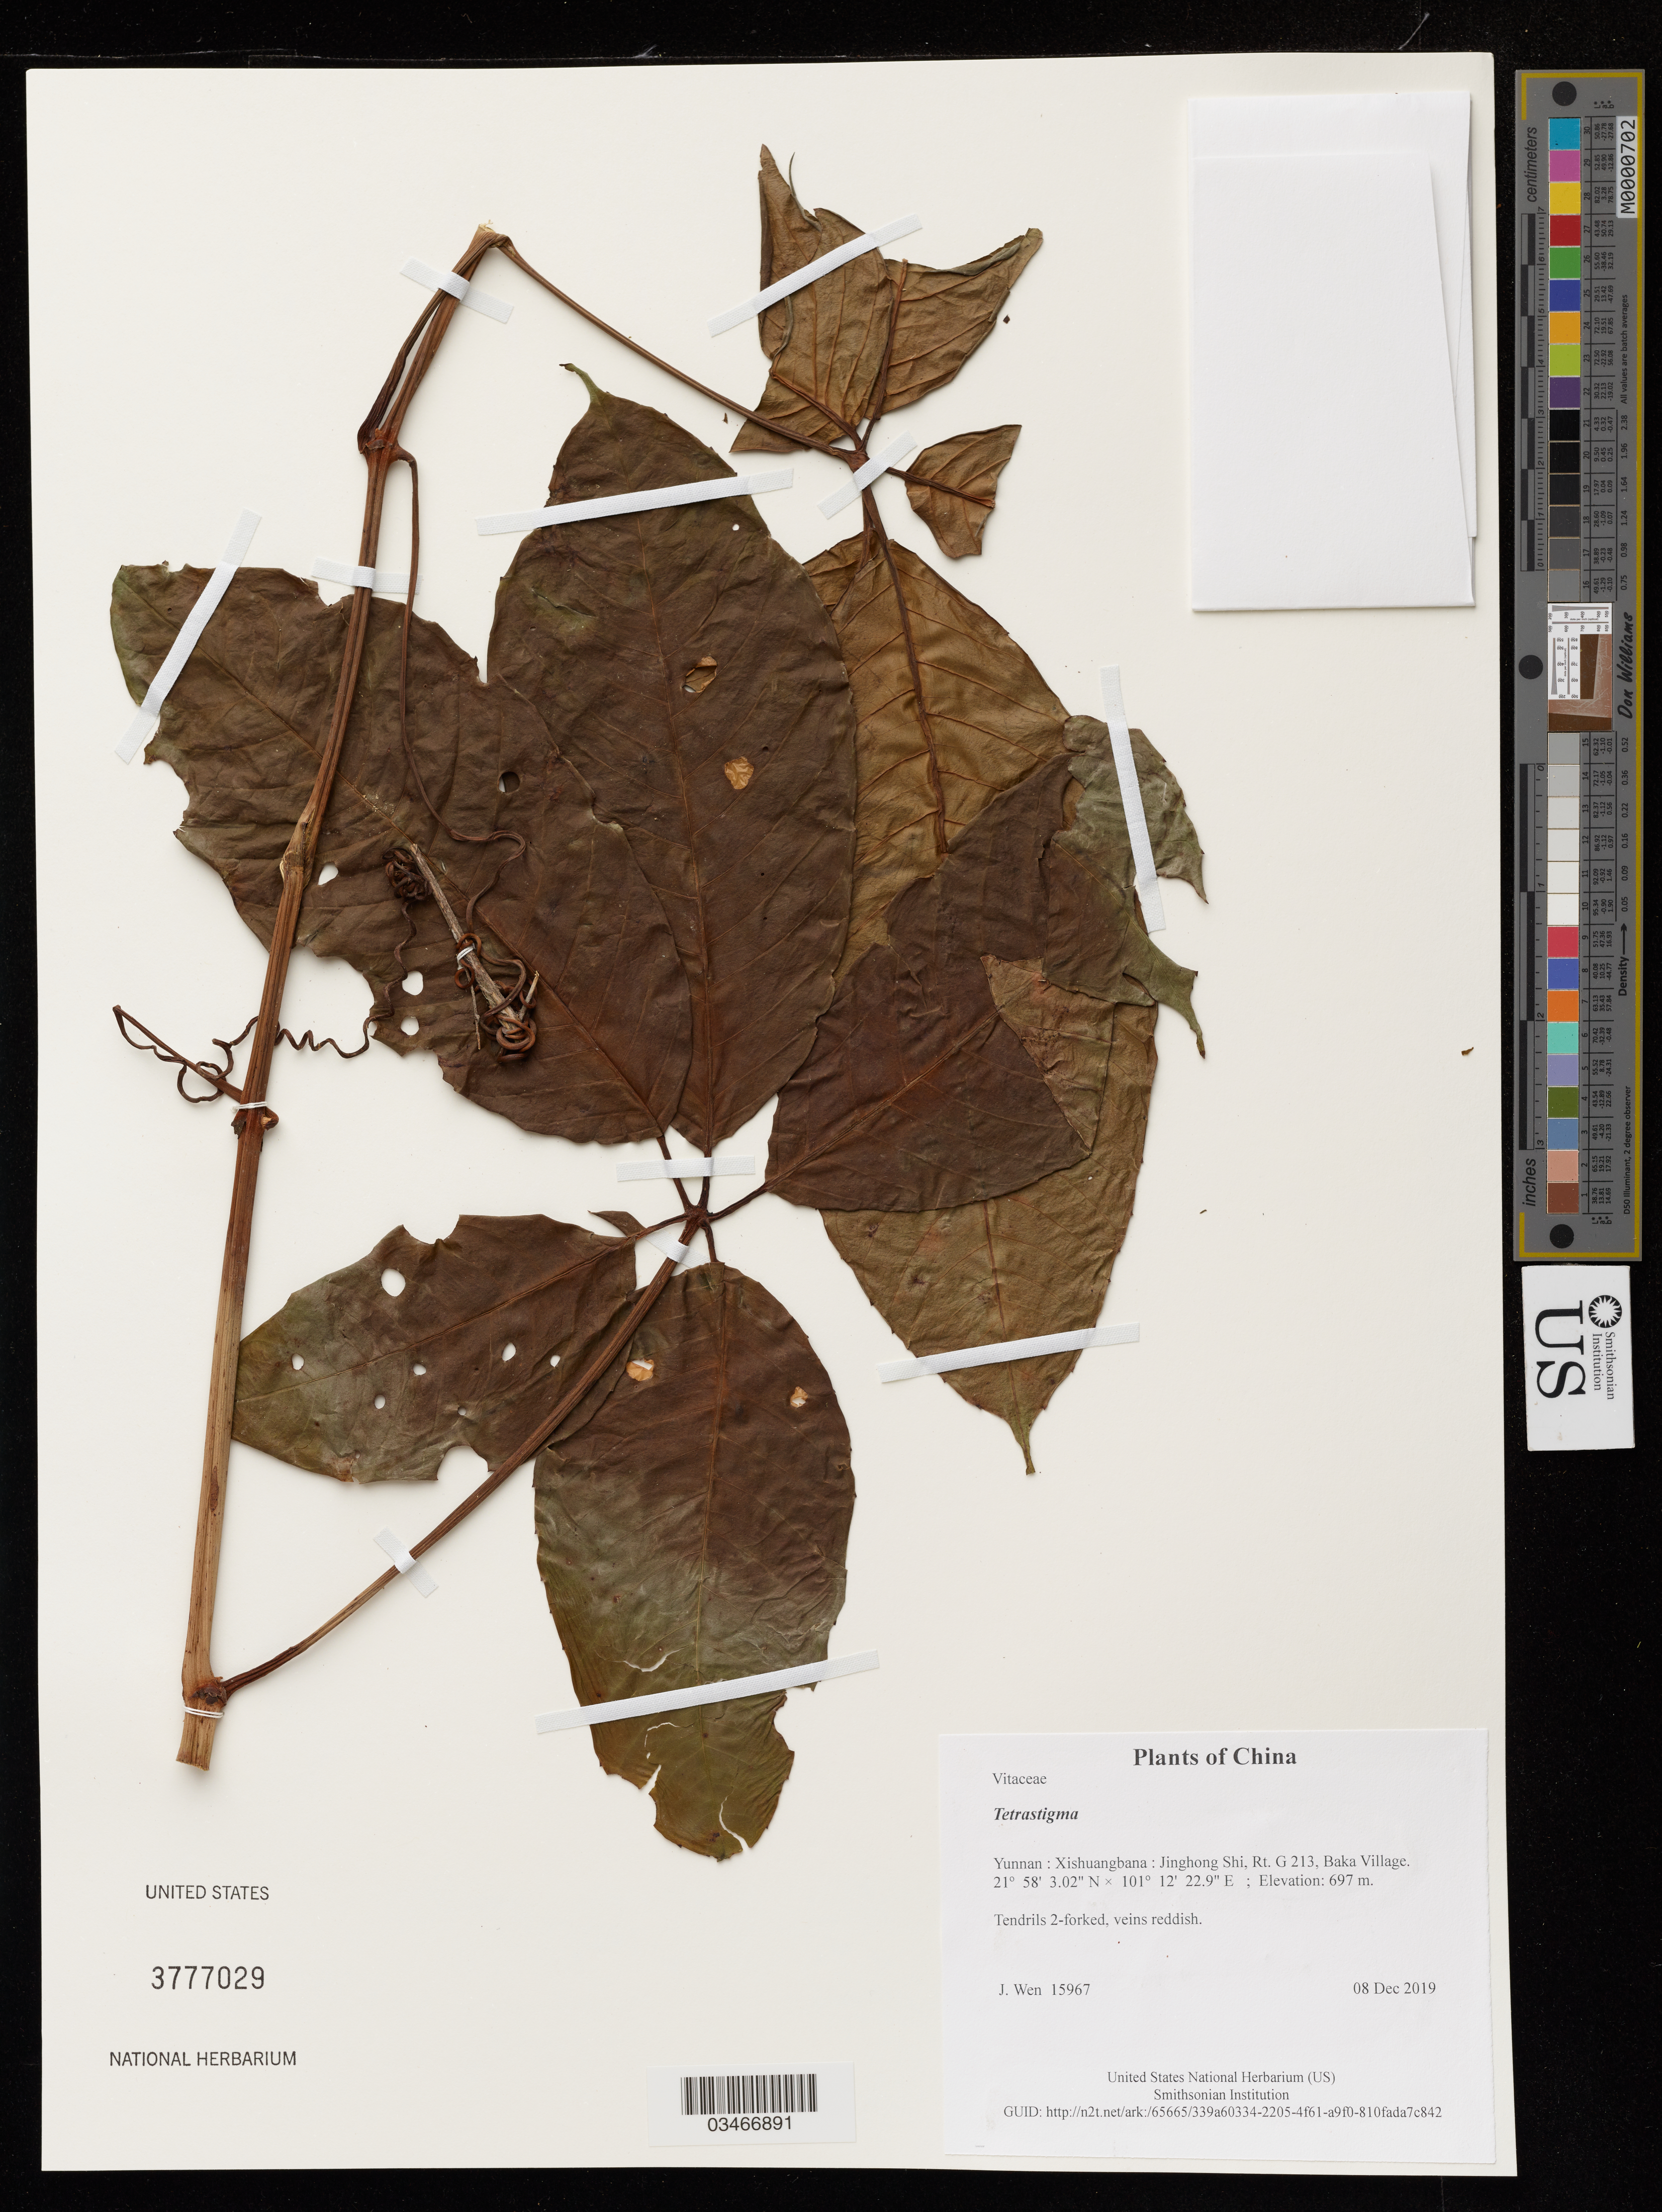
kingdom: Plantae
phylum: Tracheophyta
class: Magnoliopsida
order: Vitales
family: Vitaceae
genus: Tetrastigma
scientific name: Tetrastigma sp.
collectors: J. Wen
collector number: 15967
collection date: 2019-12-08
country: China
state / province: Yunnan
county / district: Xishuangbana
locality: Jinghong Shi, Rt. G 213, Baka Village.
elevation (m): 697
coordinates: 21 58 3.02 N, 101 12 22.9 E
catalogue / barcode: US 3777029